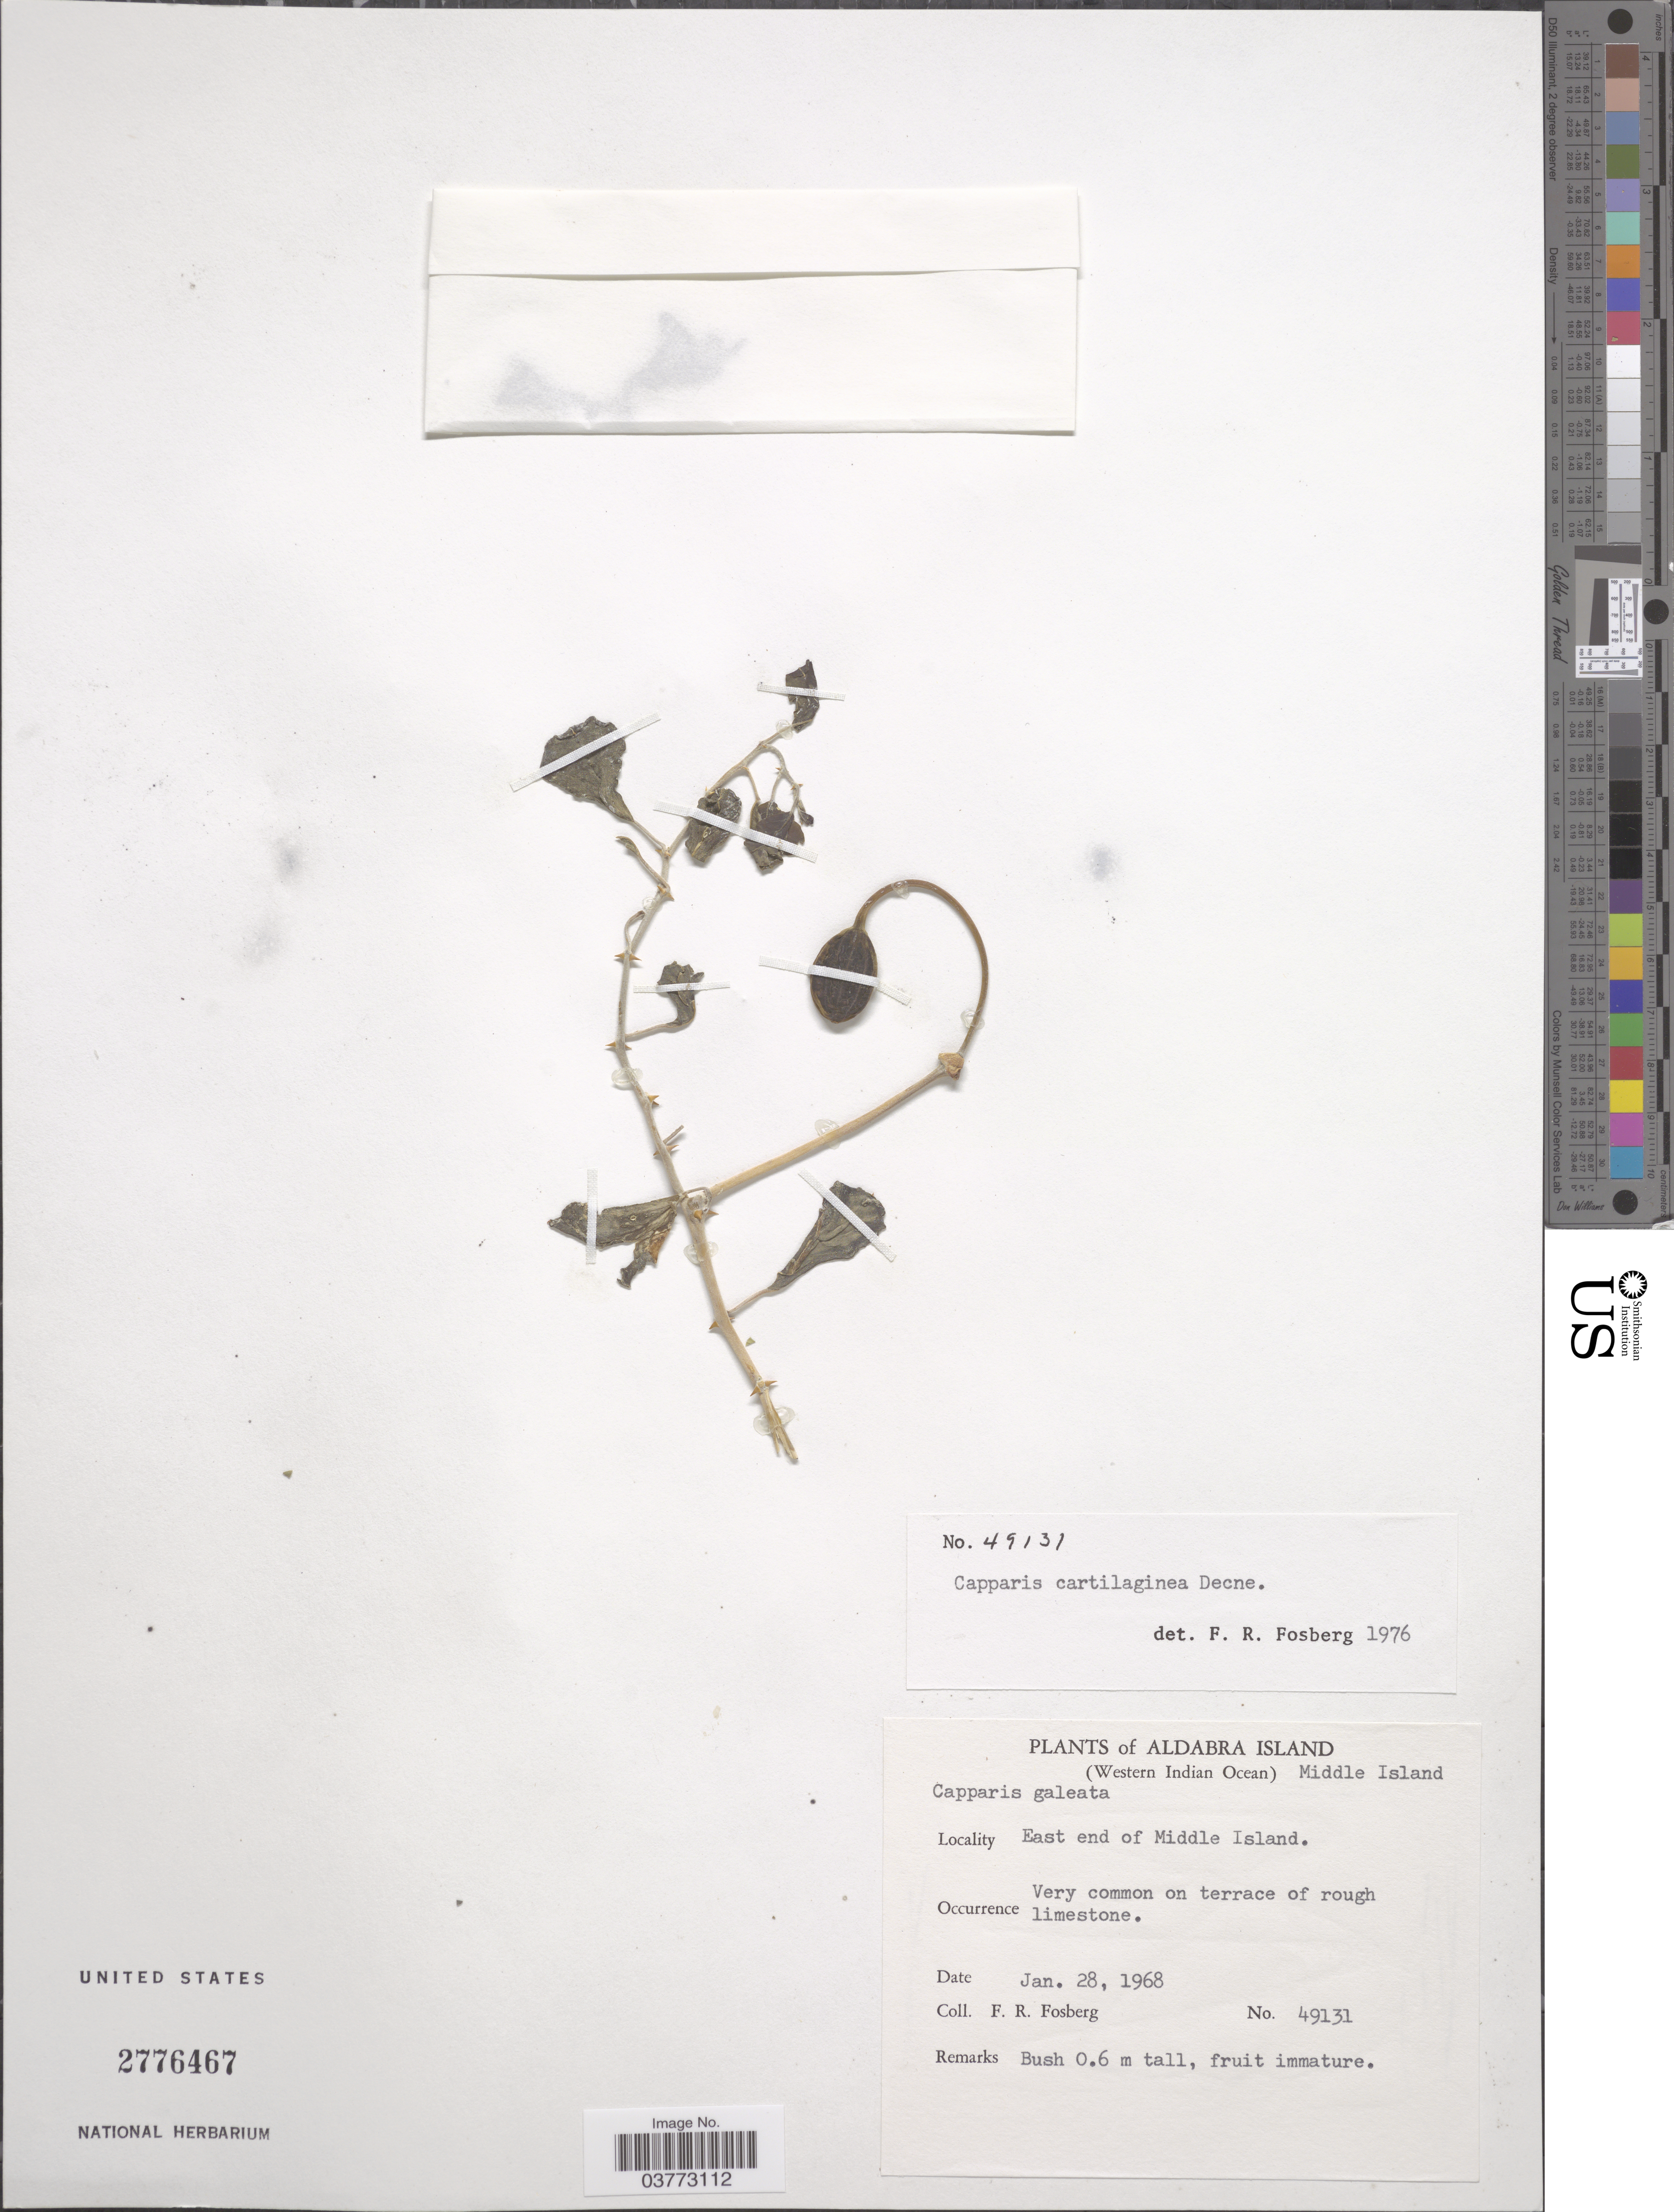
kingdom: Plantae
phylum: Tracheophyta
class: Magnoliopsida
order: Brassicales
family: Capparaceae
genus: Capparis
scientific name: Capparis cartilaginea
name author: Decne.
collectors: F. R. Fosberg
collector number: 49131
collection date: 1968-01-28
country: Seychelles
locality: Aldabra Island (Western Indian Ocean) Middle Island. East end of Middle Island.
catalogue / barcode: US 2776467